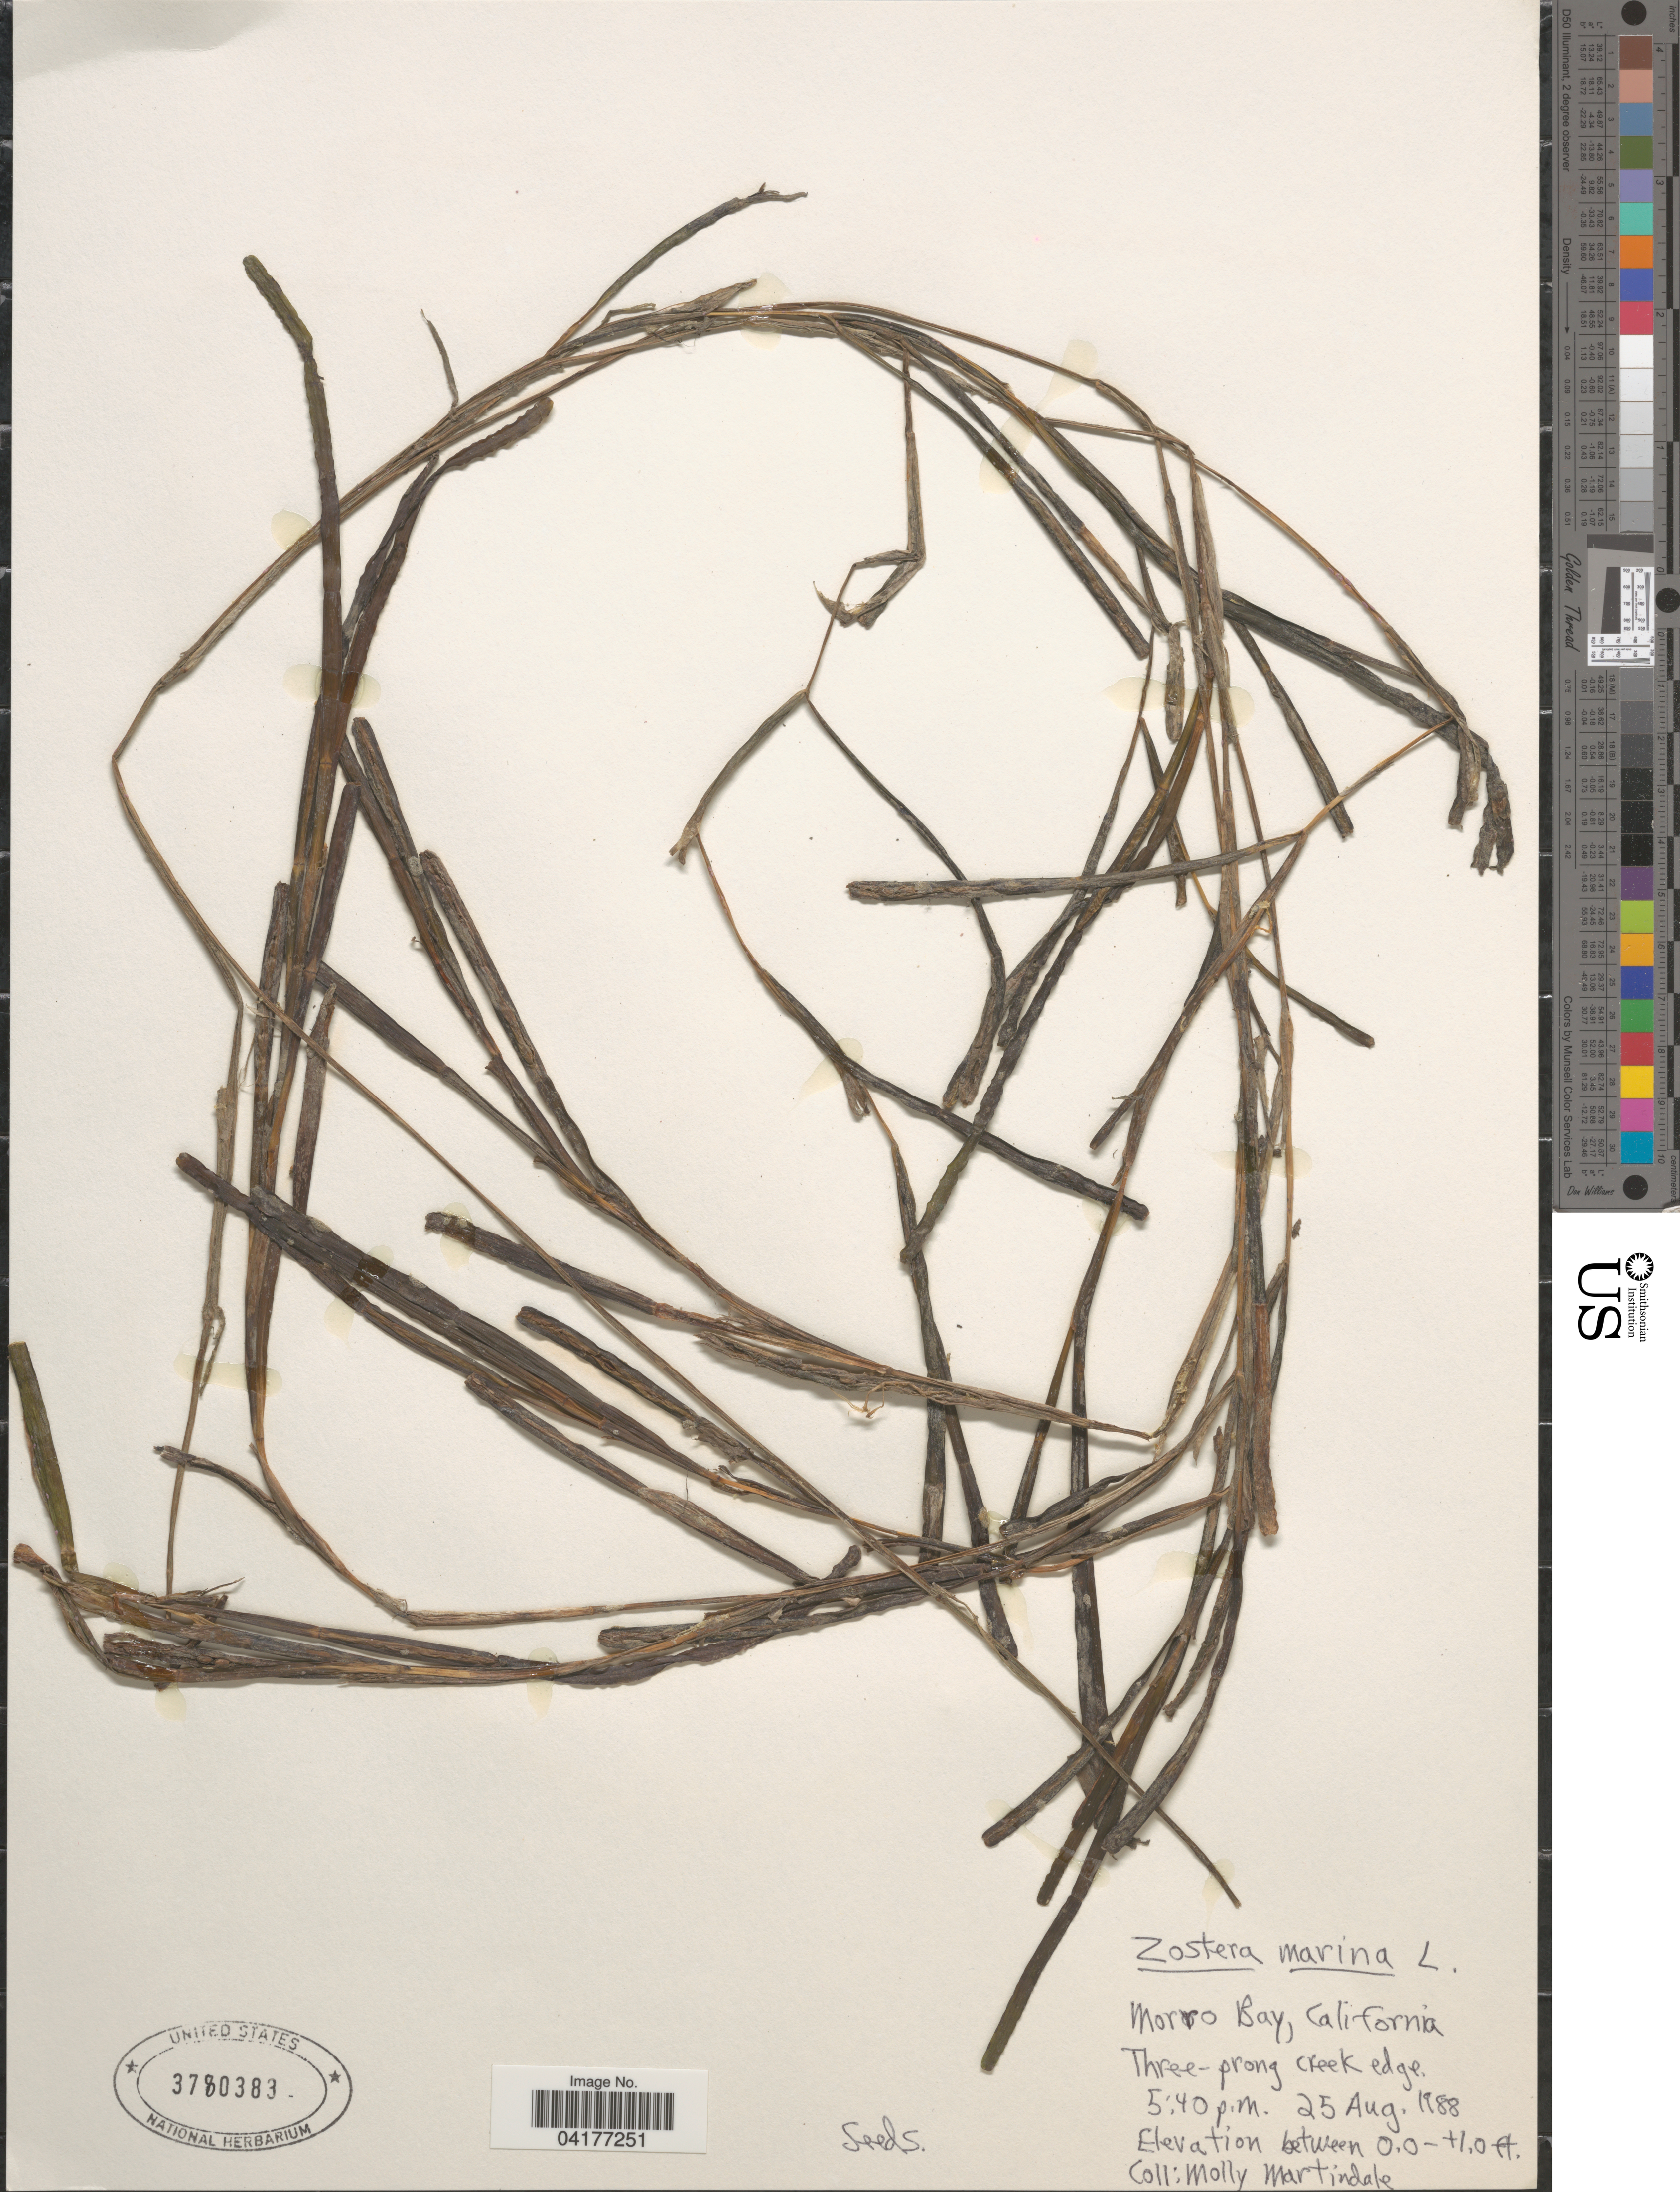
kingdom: Plantae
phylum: Tracheophyta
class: Liliopsida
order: Alismatales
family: Zosteraceae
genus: Zostera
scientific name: Zostera marina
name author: L.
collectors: M. Martindale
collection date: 1988-08-25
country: United States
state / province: California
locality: Morro Bay. Three-prong creek edge.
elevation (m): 0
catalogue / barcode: US 3780383